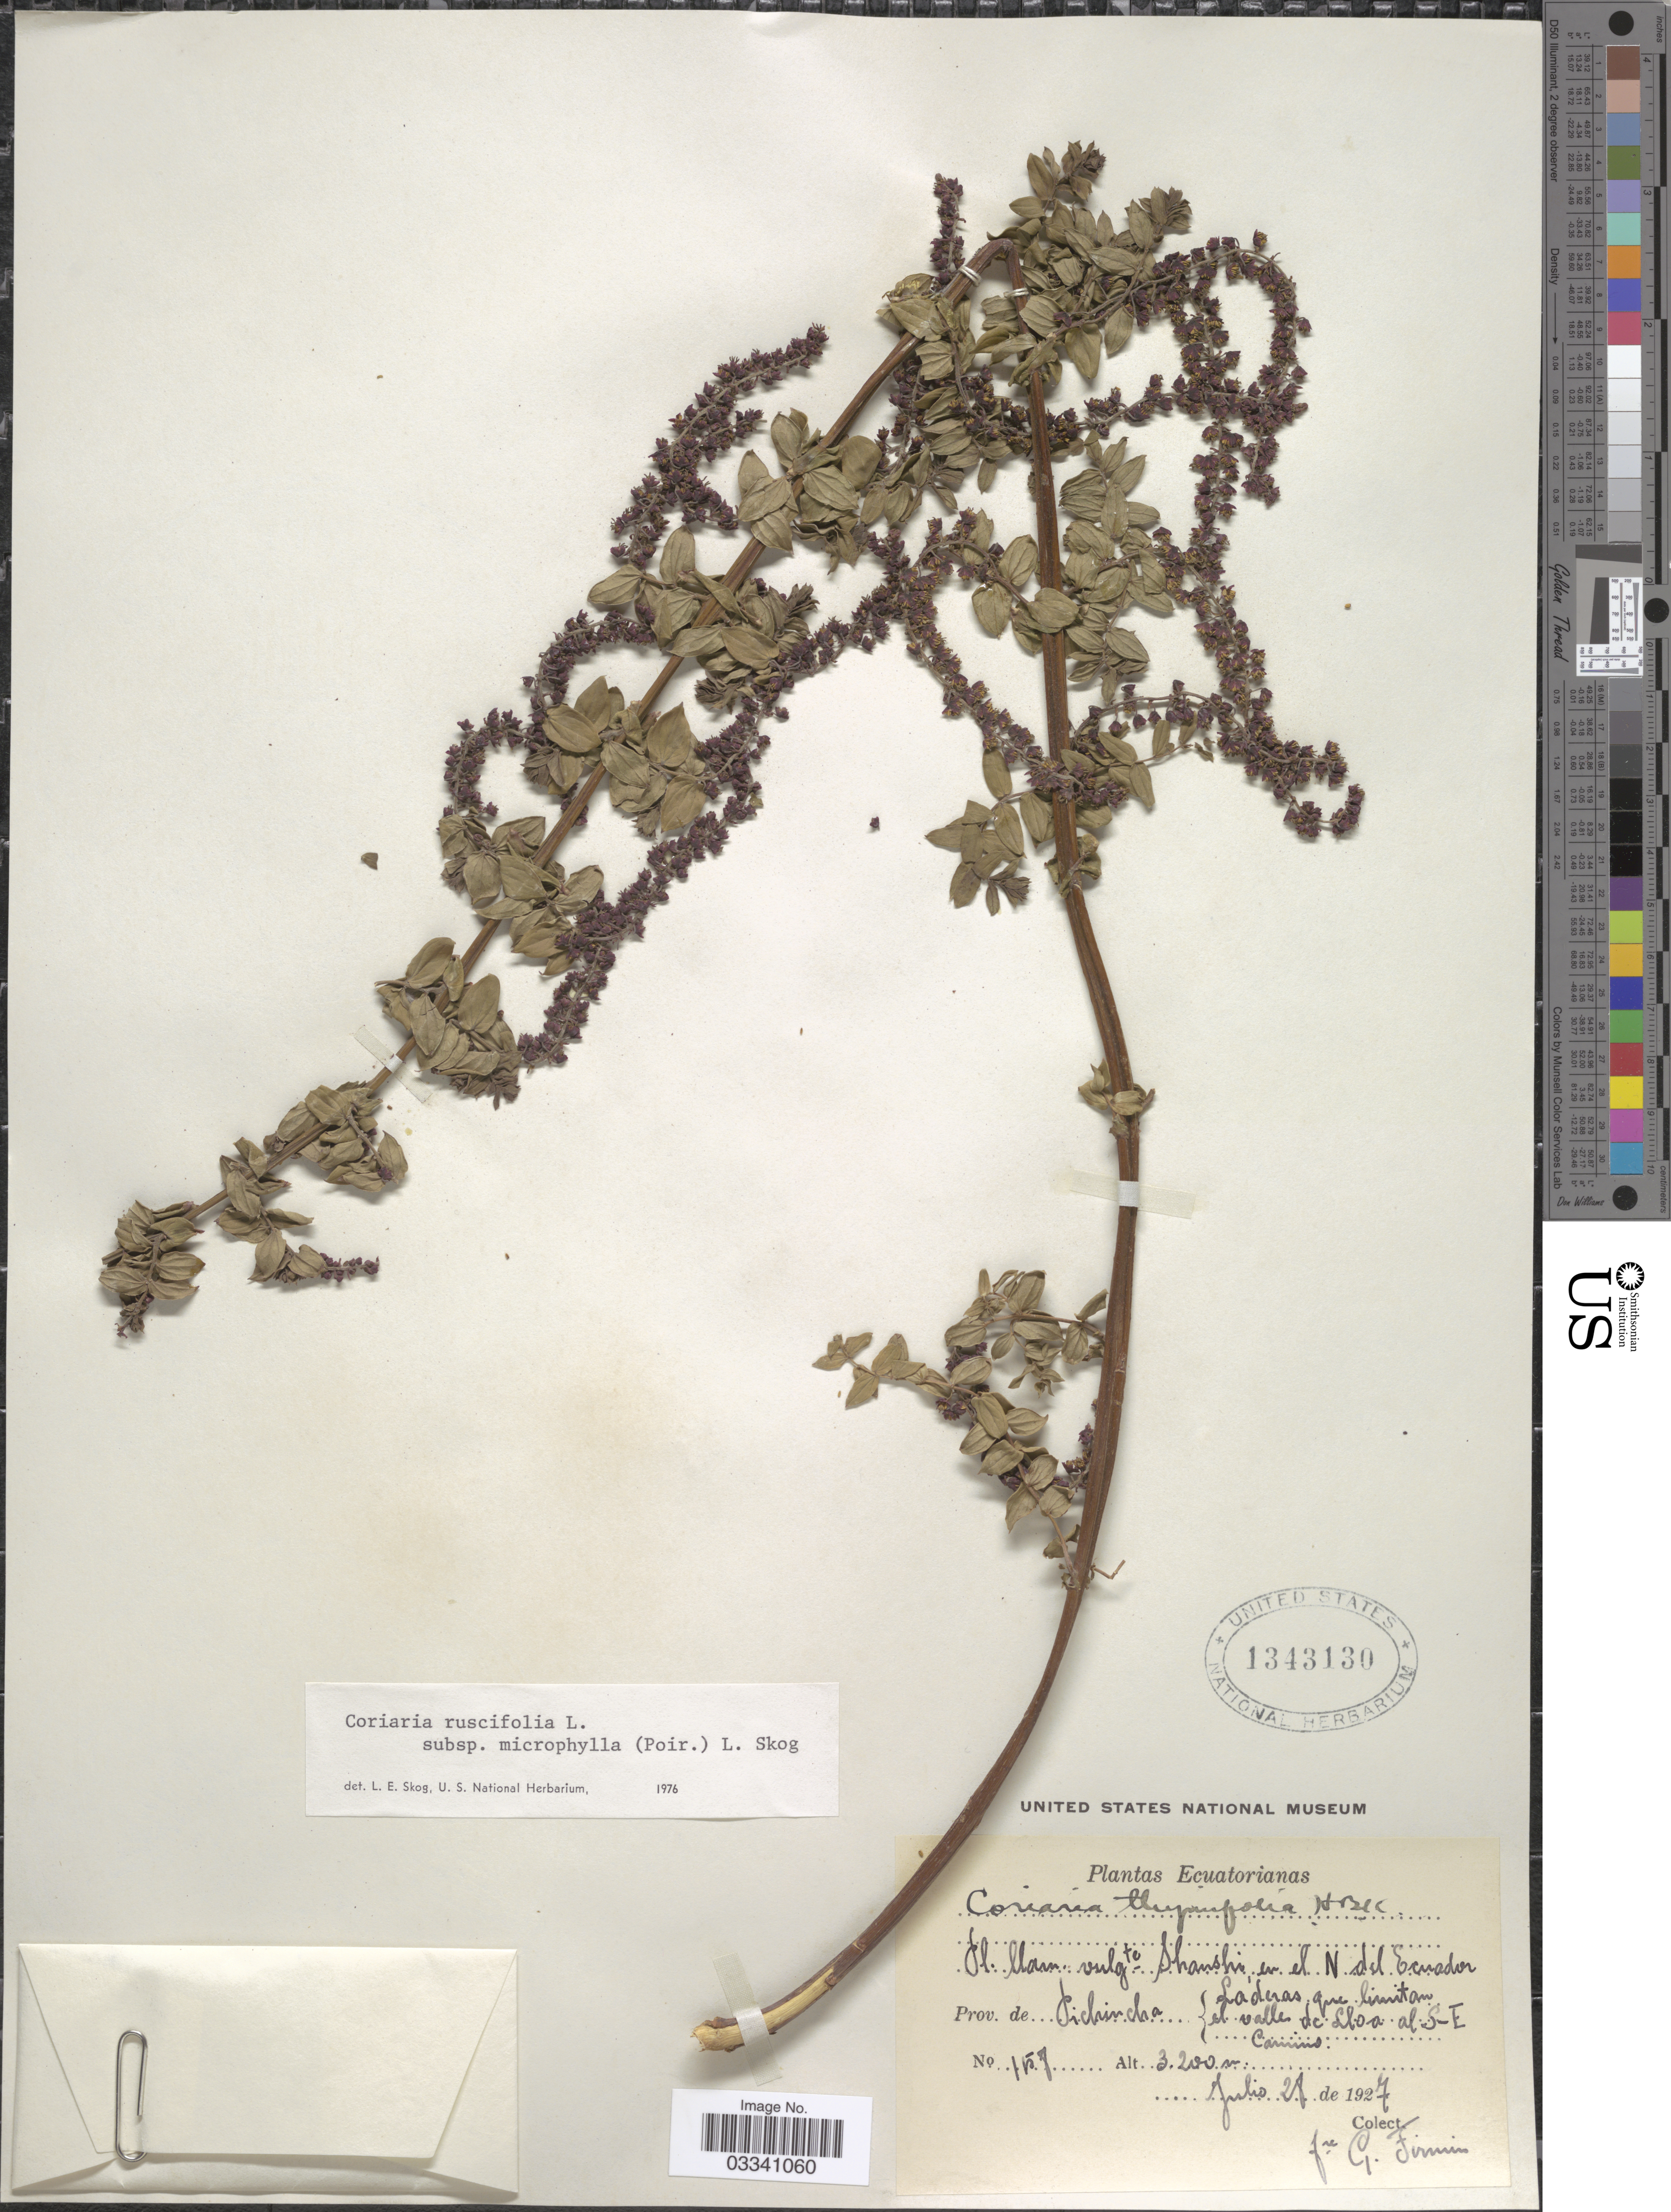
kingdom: Plantae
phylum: Tracheophyta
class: Magnoliopsida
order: Cucurbitales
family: Coriariaceae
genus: Coriaria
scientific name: Coriaria ruscifolia subsp. microphylla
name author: (Poir.) L.E. Skog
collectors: F. Firmin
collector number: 158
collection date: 1927-07-28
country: Ecuador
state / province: Pichincha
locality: Láderas que limitan el valles de Lloa al S-E Camino.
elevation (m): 3200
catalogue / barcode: US 1343130